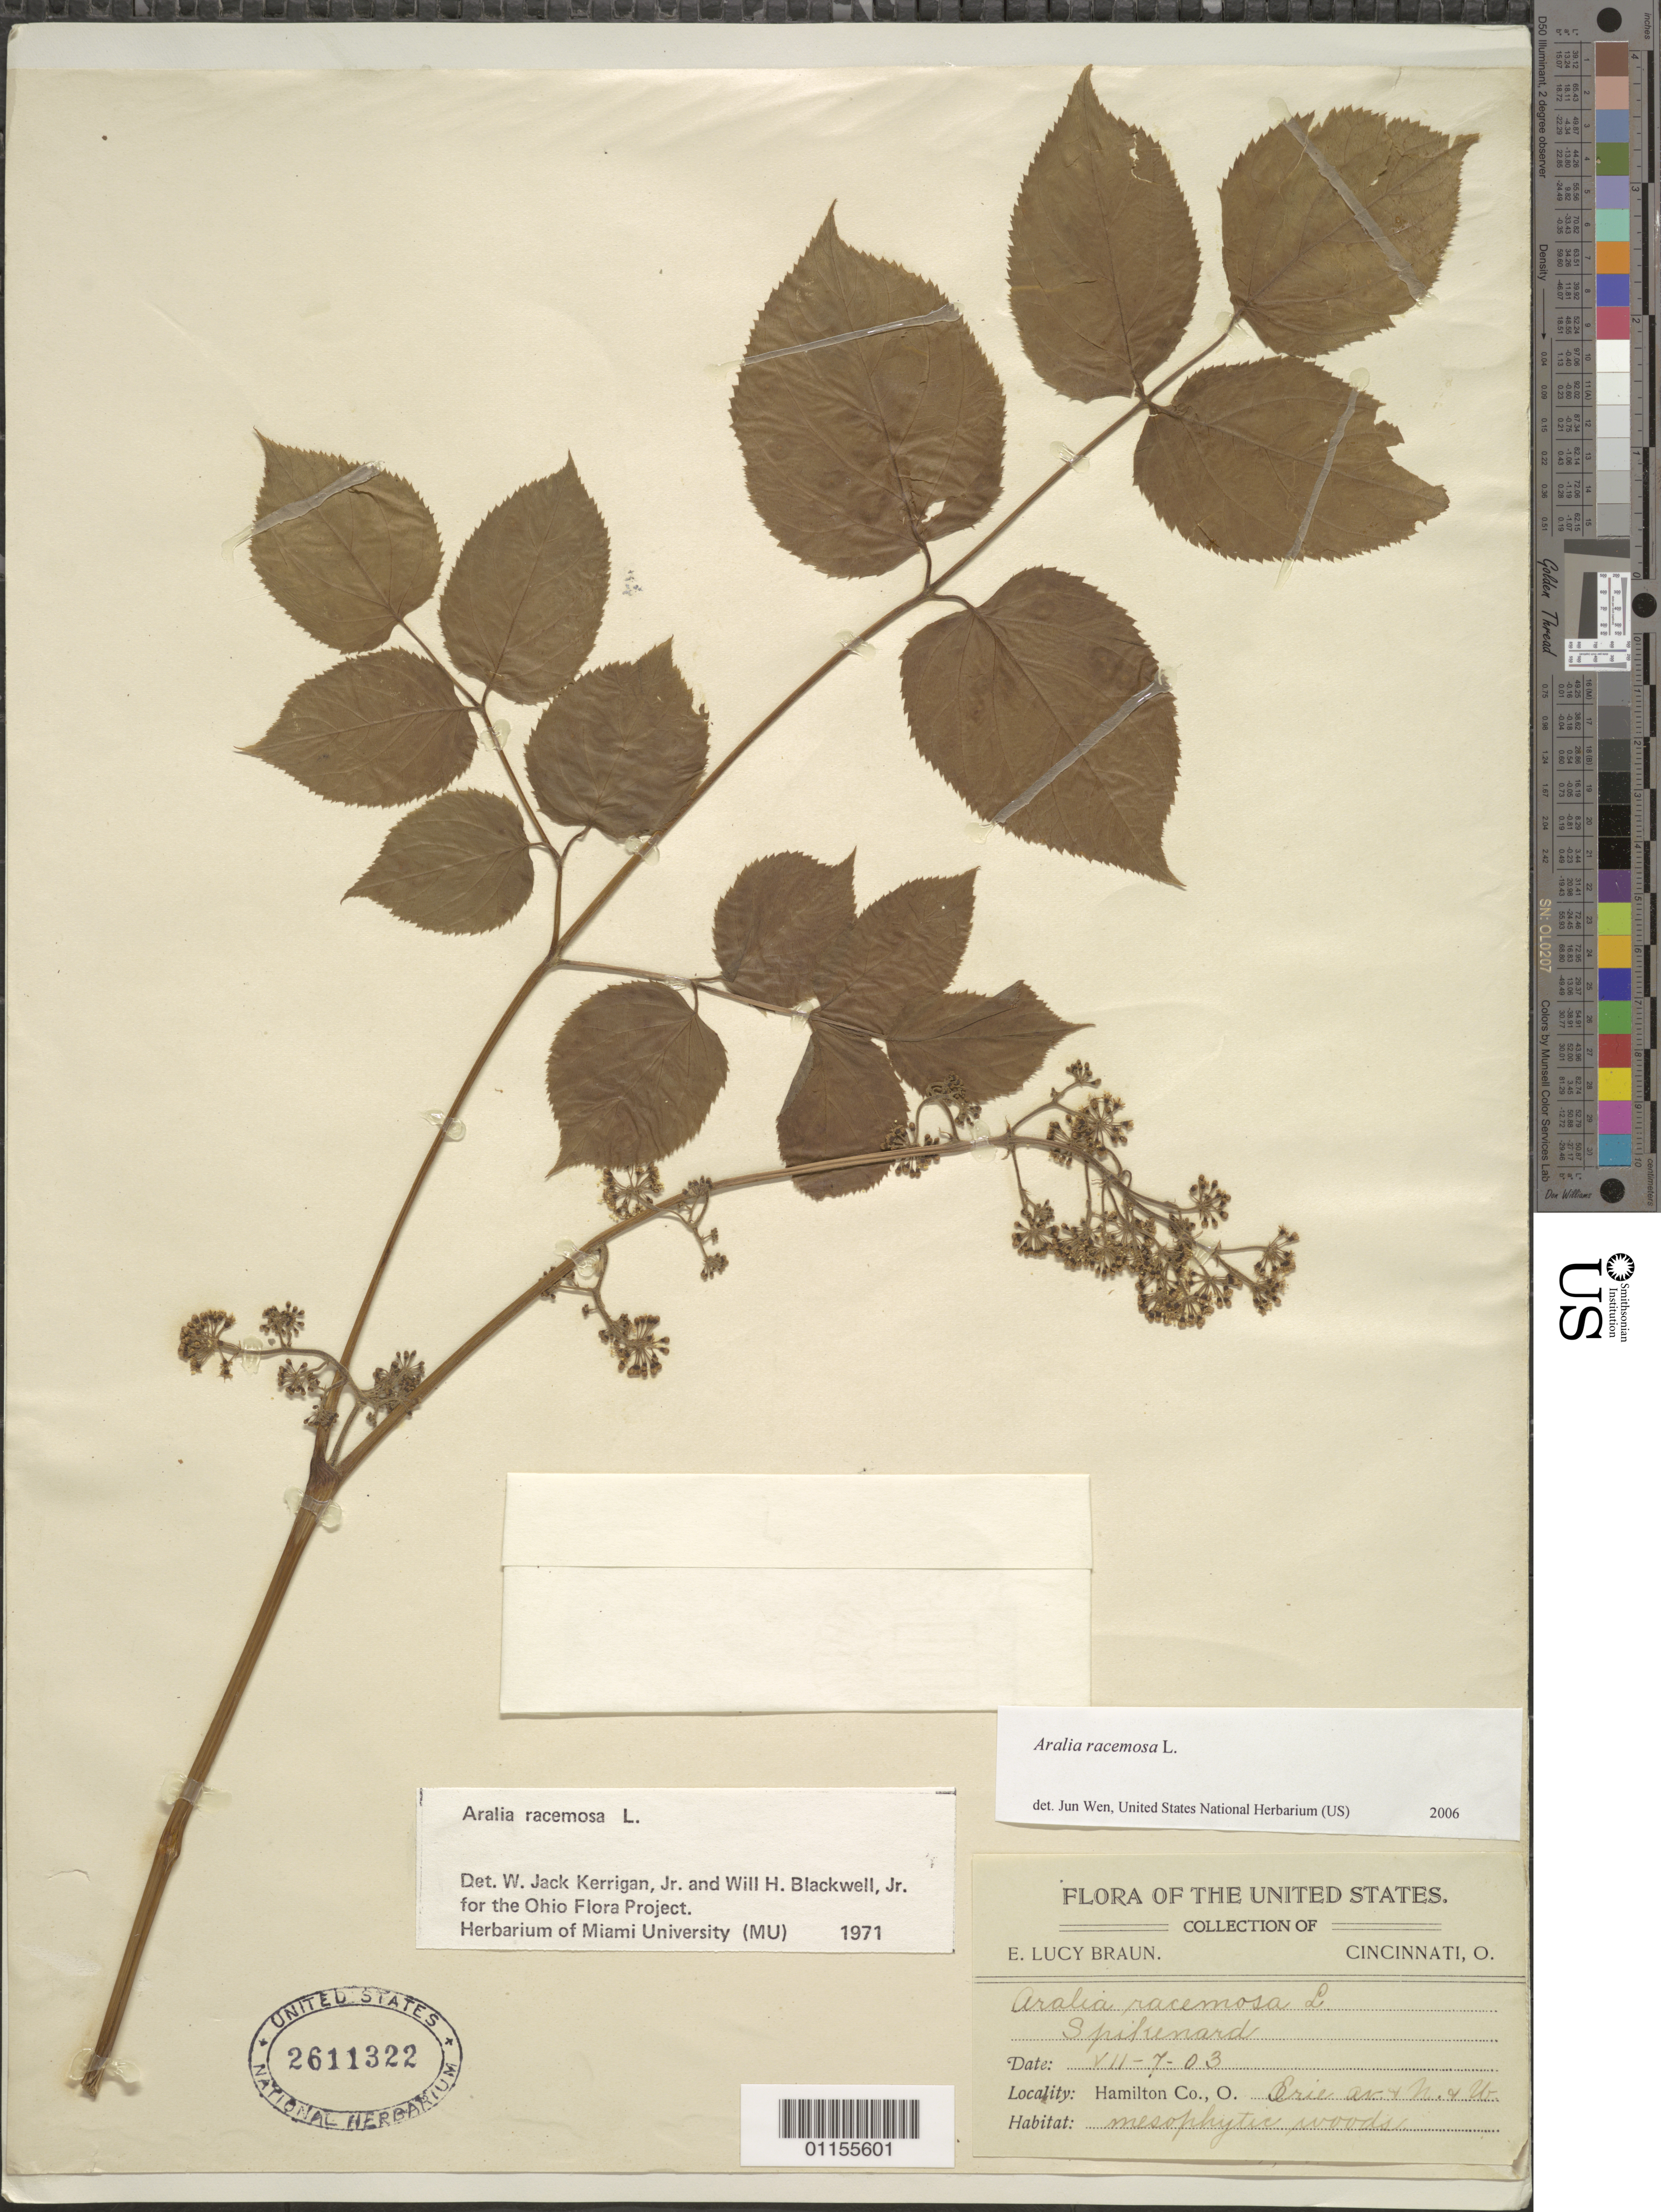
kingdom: Plantae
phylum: Tracheophyta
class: Magnoliopsida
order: Apiales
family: Araliaceae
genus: Aralia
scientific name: Aralia racemosa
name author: L.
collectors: E. L. Braun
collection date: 1903-07-07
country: United States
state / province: Ohio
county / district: Hamilton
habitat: Mesophytic woods.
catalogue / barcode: US 2611322